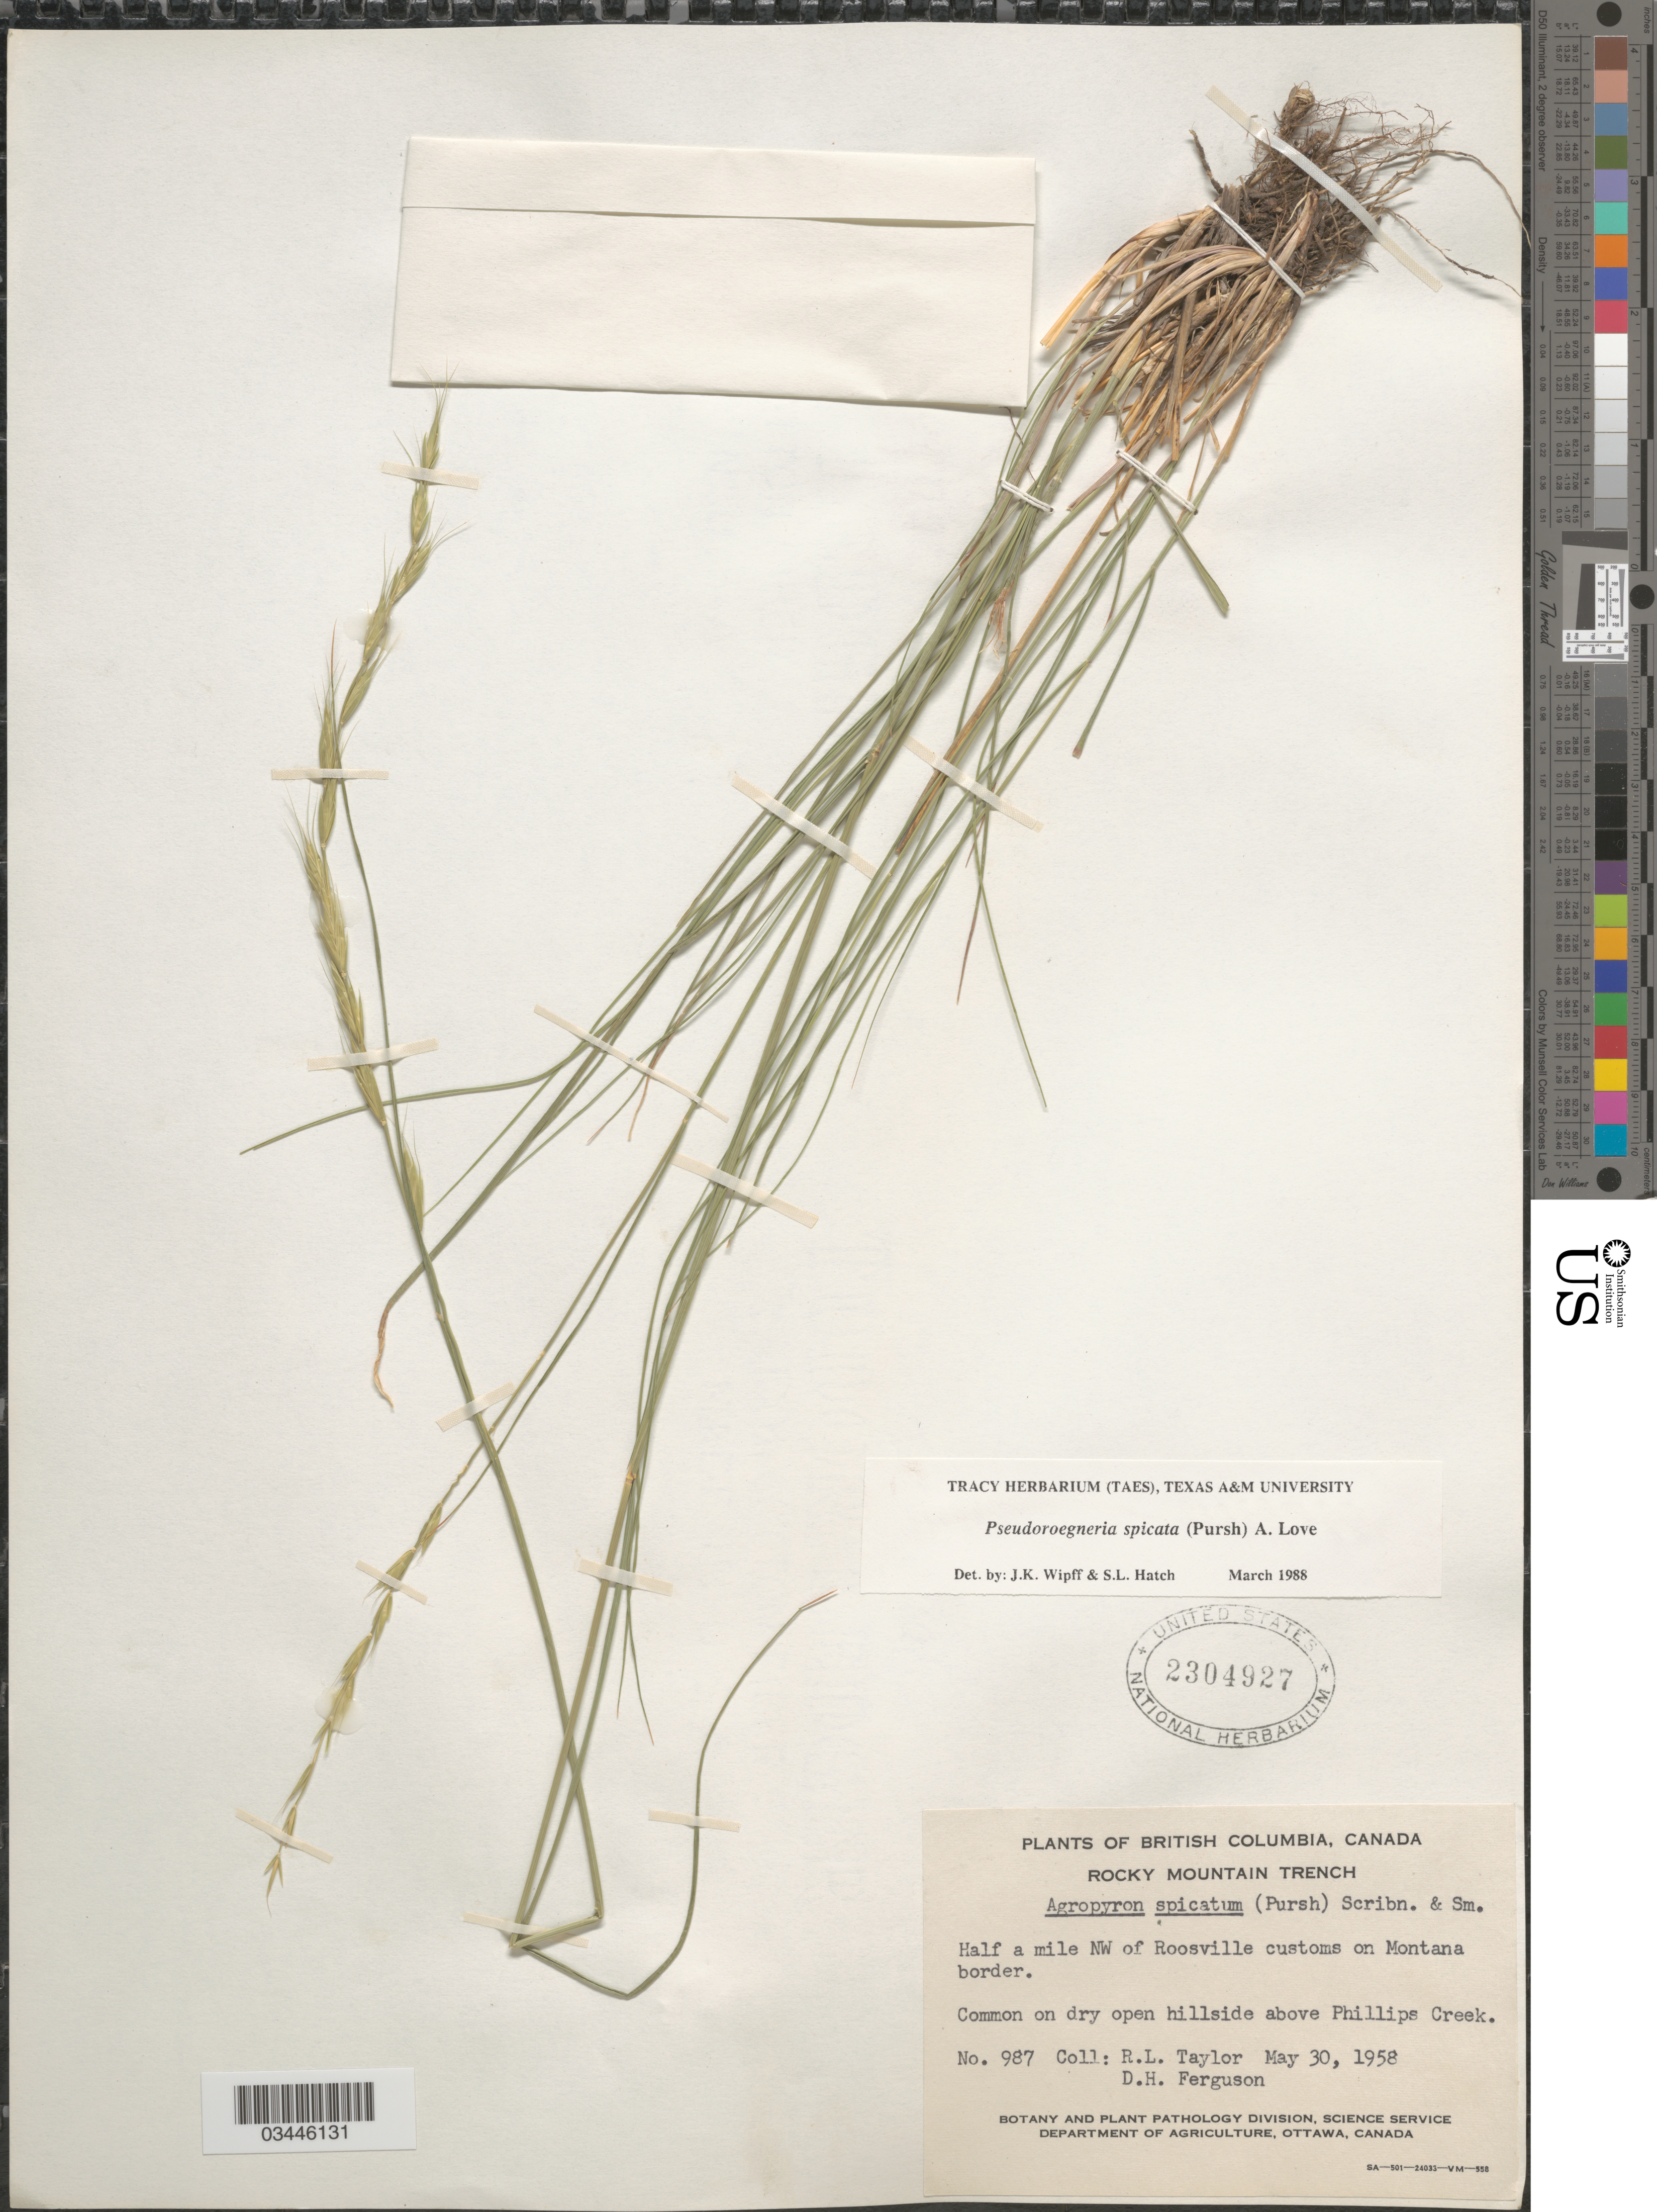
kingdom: Plantae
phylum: Tracheophyta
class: Liliopsida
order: Poales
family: Poaceae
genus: Pseudoroegneria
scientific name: Pseudoroegneria spicata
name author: (Pursh) Á. Löve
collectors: R. Taylor & D. Ferguson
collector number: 987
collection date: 1958-05-30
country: Canada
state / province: British Columbia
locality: Rocky Mountain Trench. Half a mile NW of Roosville customs on Montana border. Common on dry open hillside above Phillips Creek.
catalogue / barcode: US 2304927